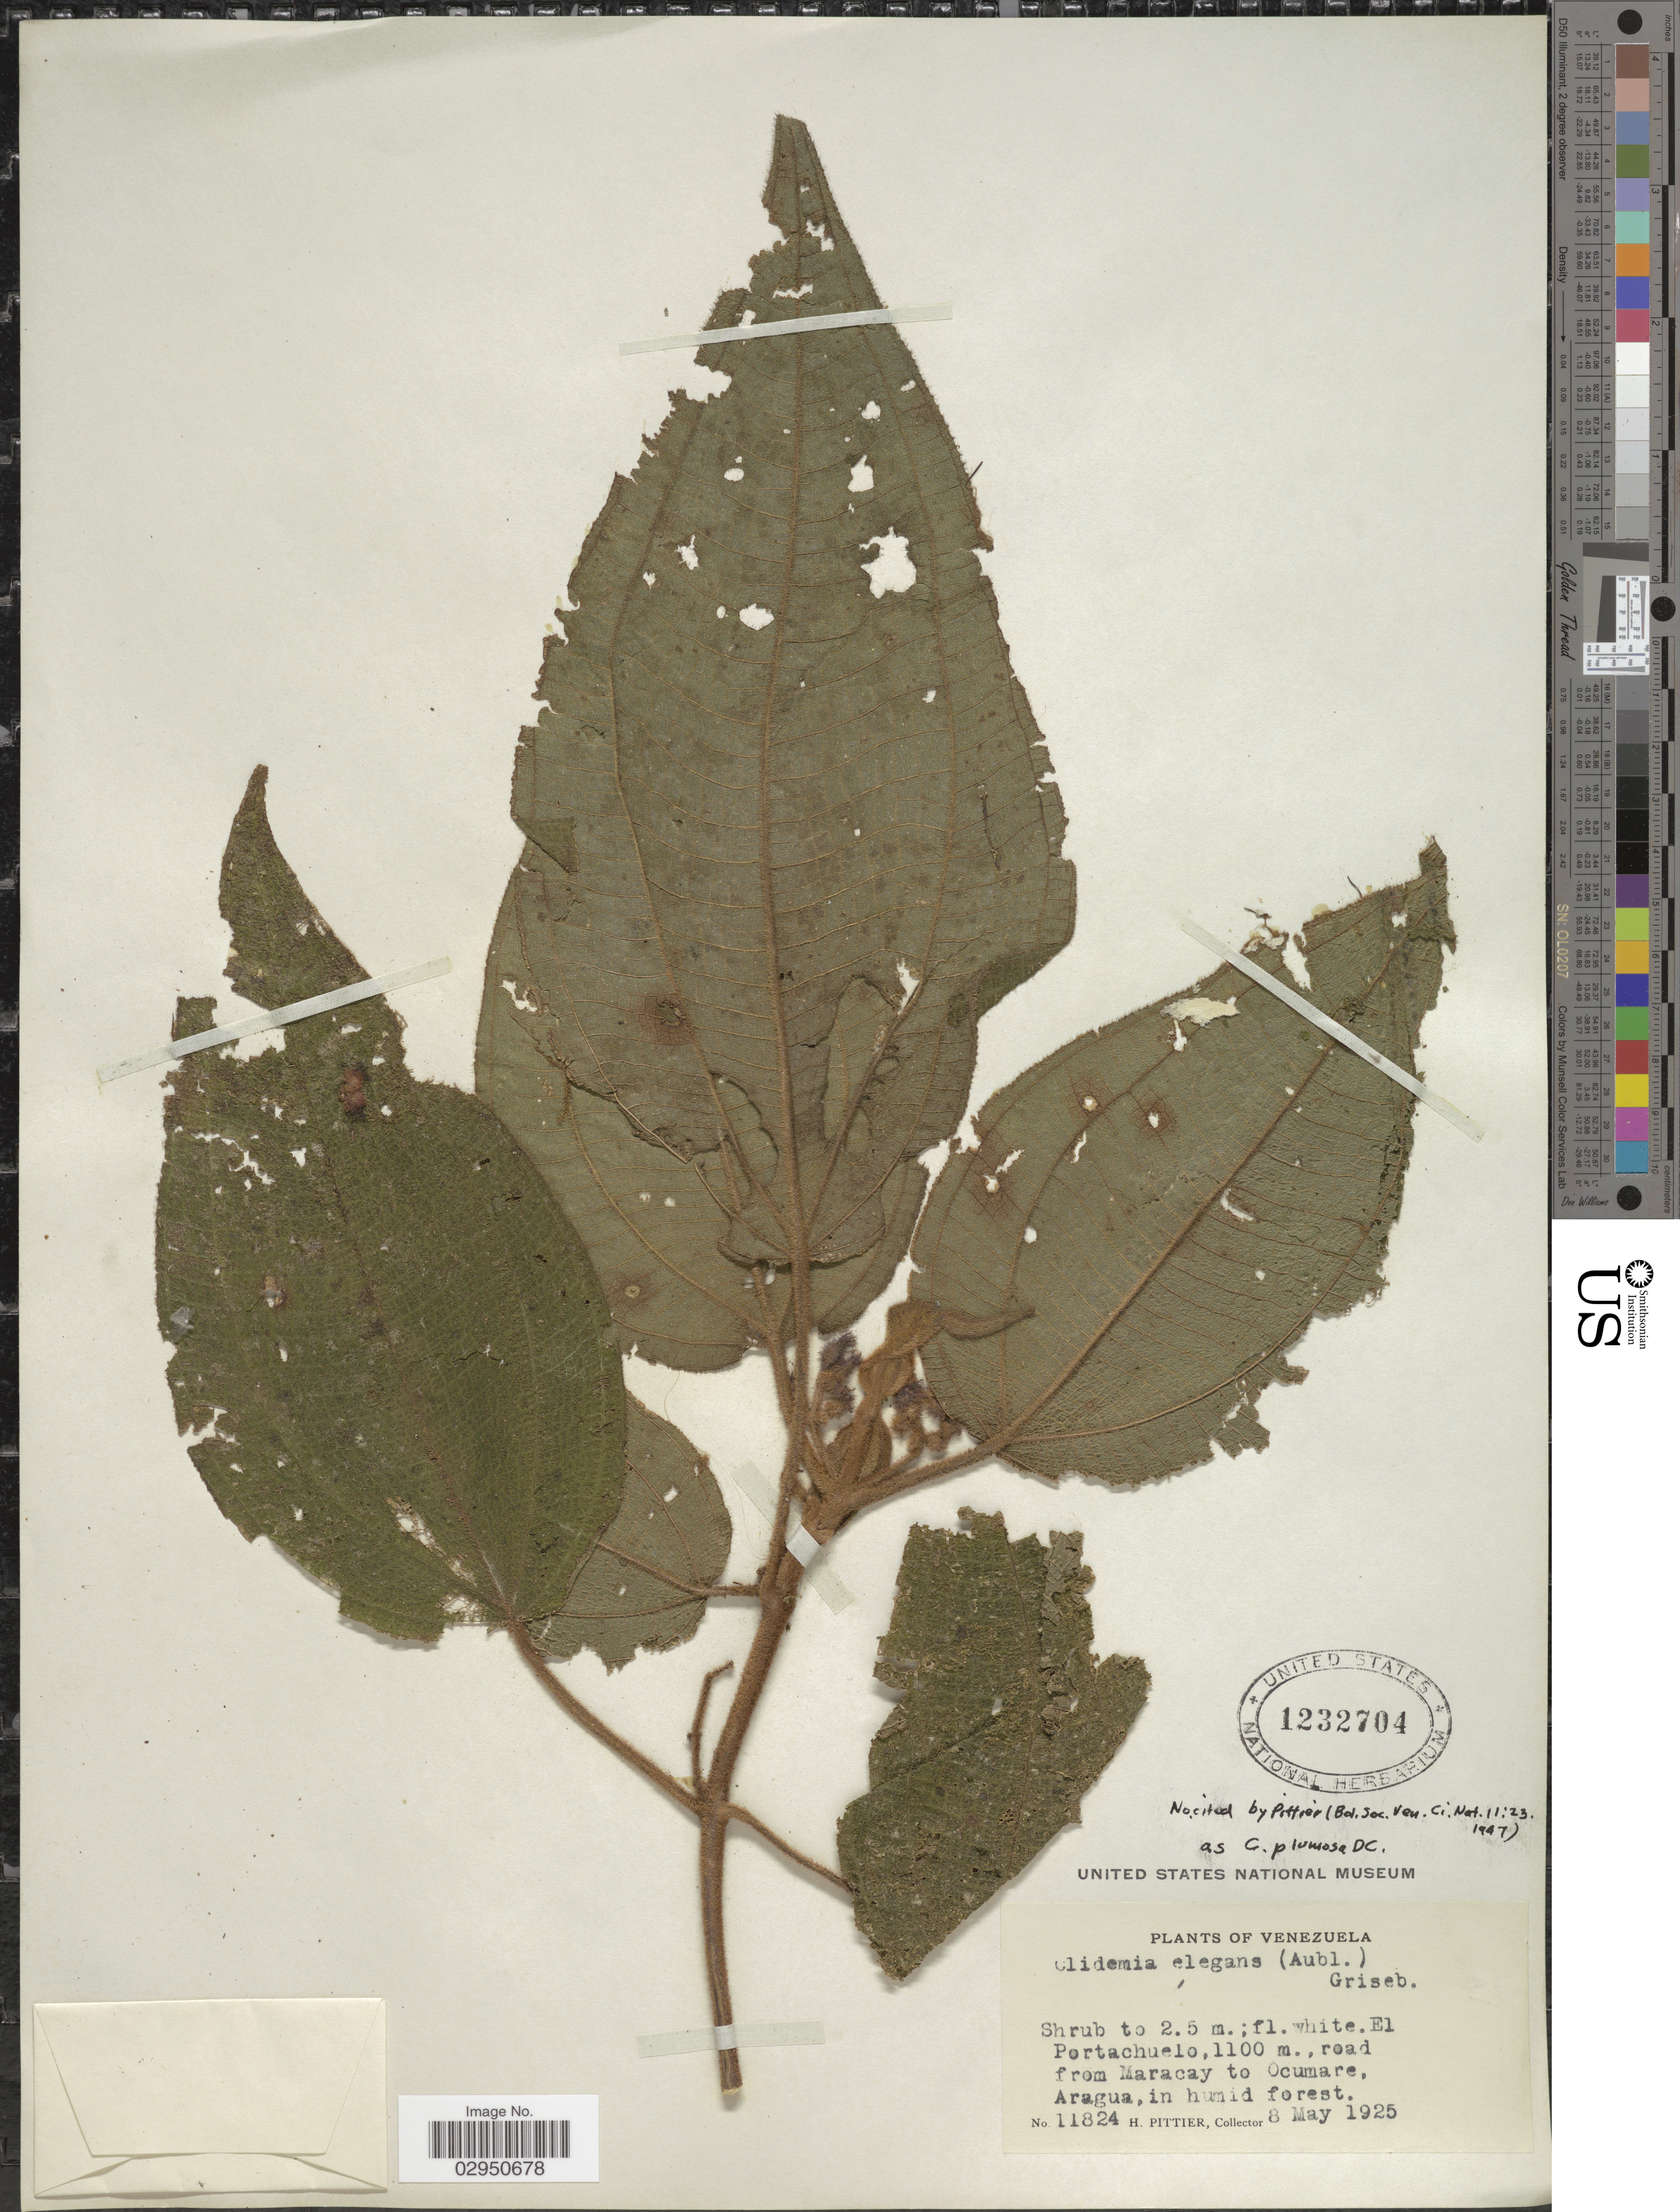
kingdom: Plantae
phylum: Tracheophyta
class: Magnoliopsida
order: Myrtales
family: Melastomataceae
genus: Clidemia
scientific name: Clidemia plumosa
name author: DC.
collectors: H. F. Pittier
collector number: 11824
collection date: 1925-05-08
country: Venezuela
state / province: Aragua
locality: El Portachuelo, road from Maracay to Ocumare.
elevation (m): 1100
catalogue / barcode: US 1232704